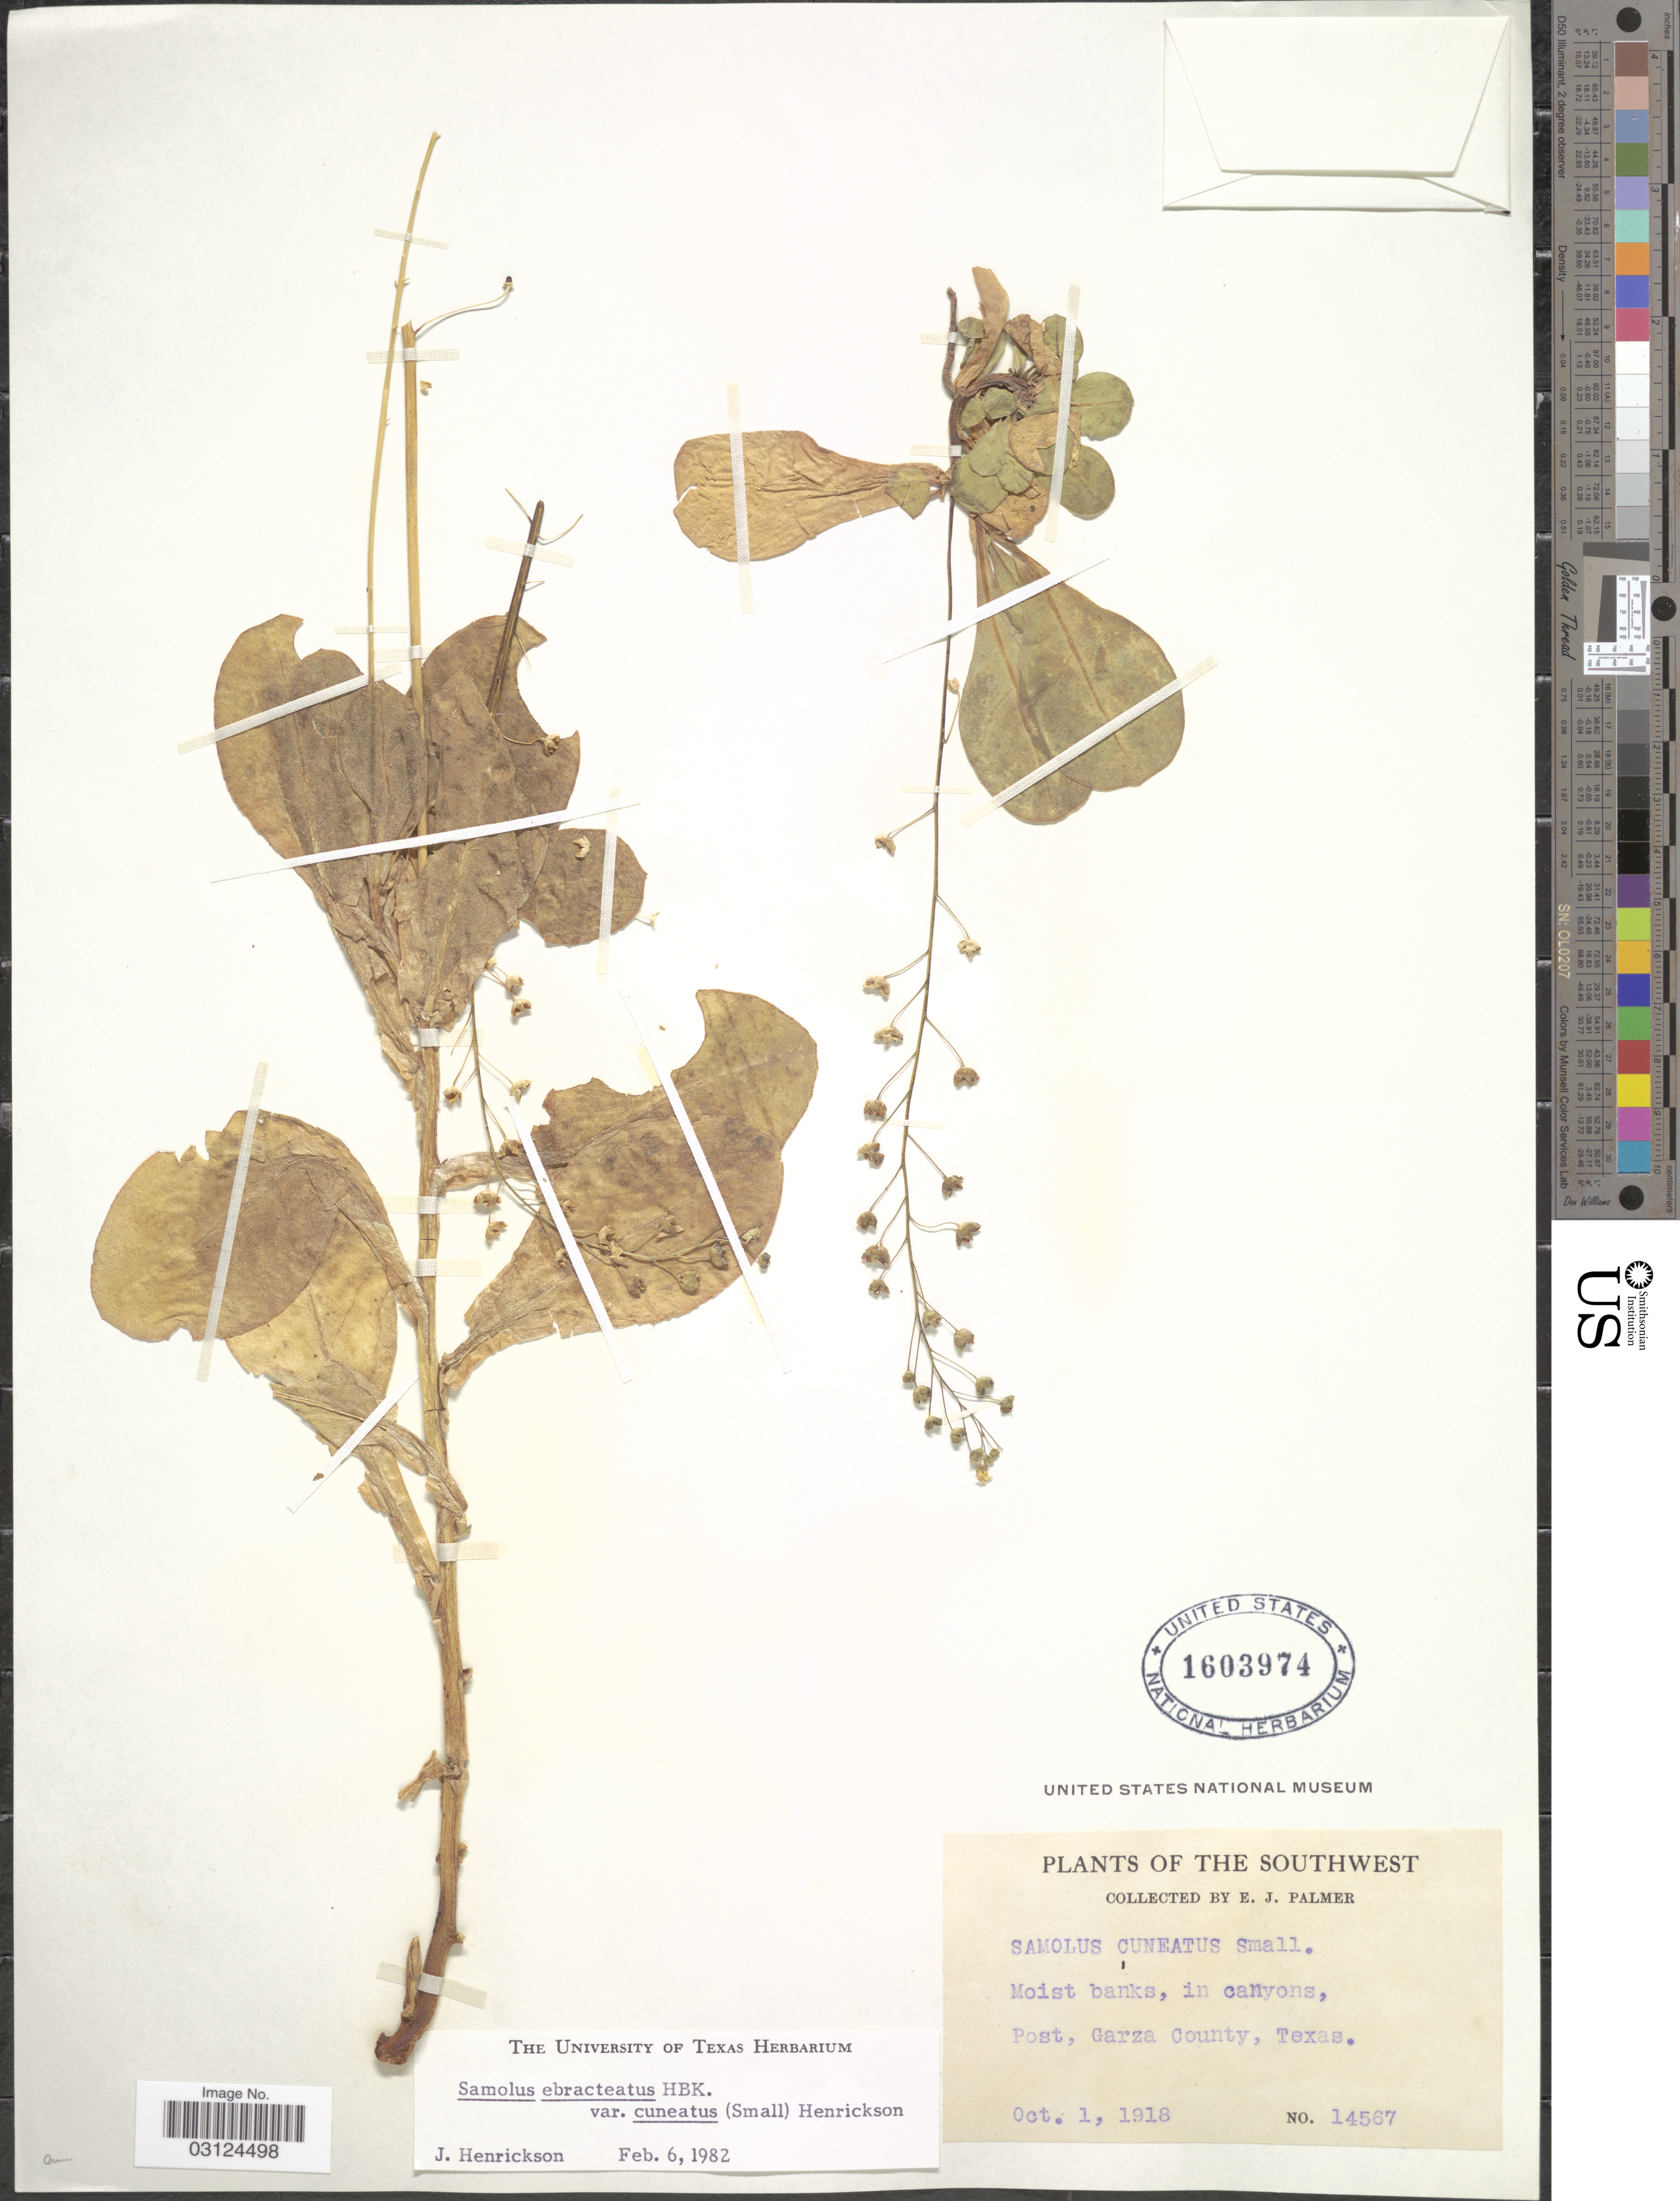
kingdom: Plantae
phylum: Tracheophyta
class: Magnoliopsida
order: Ericales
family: Primulaceae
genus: Samolus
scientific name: Samolus ebracteatus subsp. cuneatus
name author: (Small) R. Knuth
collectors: E. J. Palmer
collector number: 14567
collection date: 1918-10-01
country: United States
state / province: Texas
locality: The Southwest, Post, Garza County, Texas.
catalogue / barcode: US 1603974